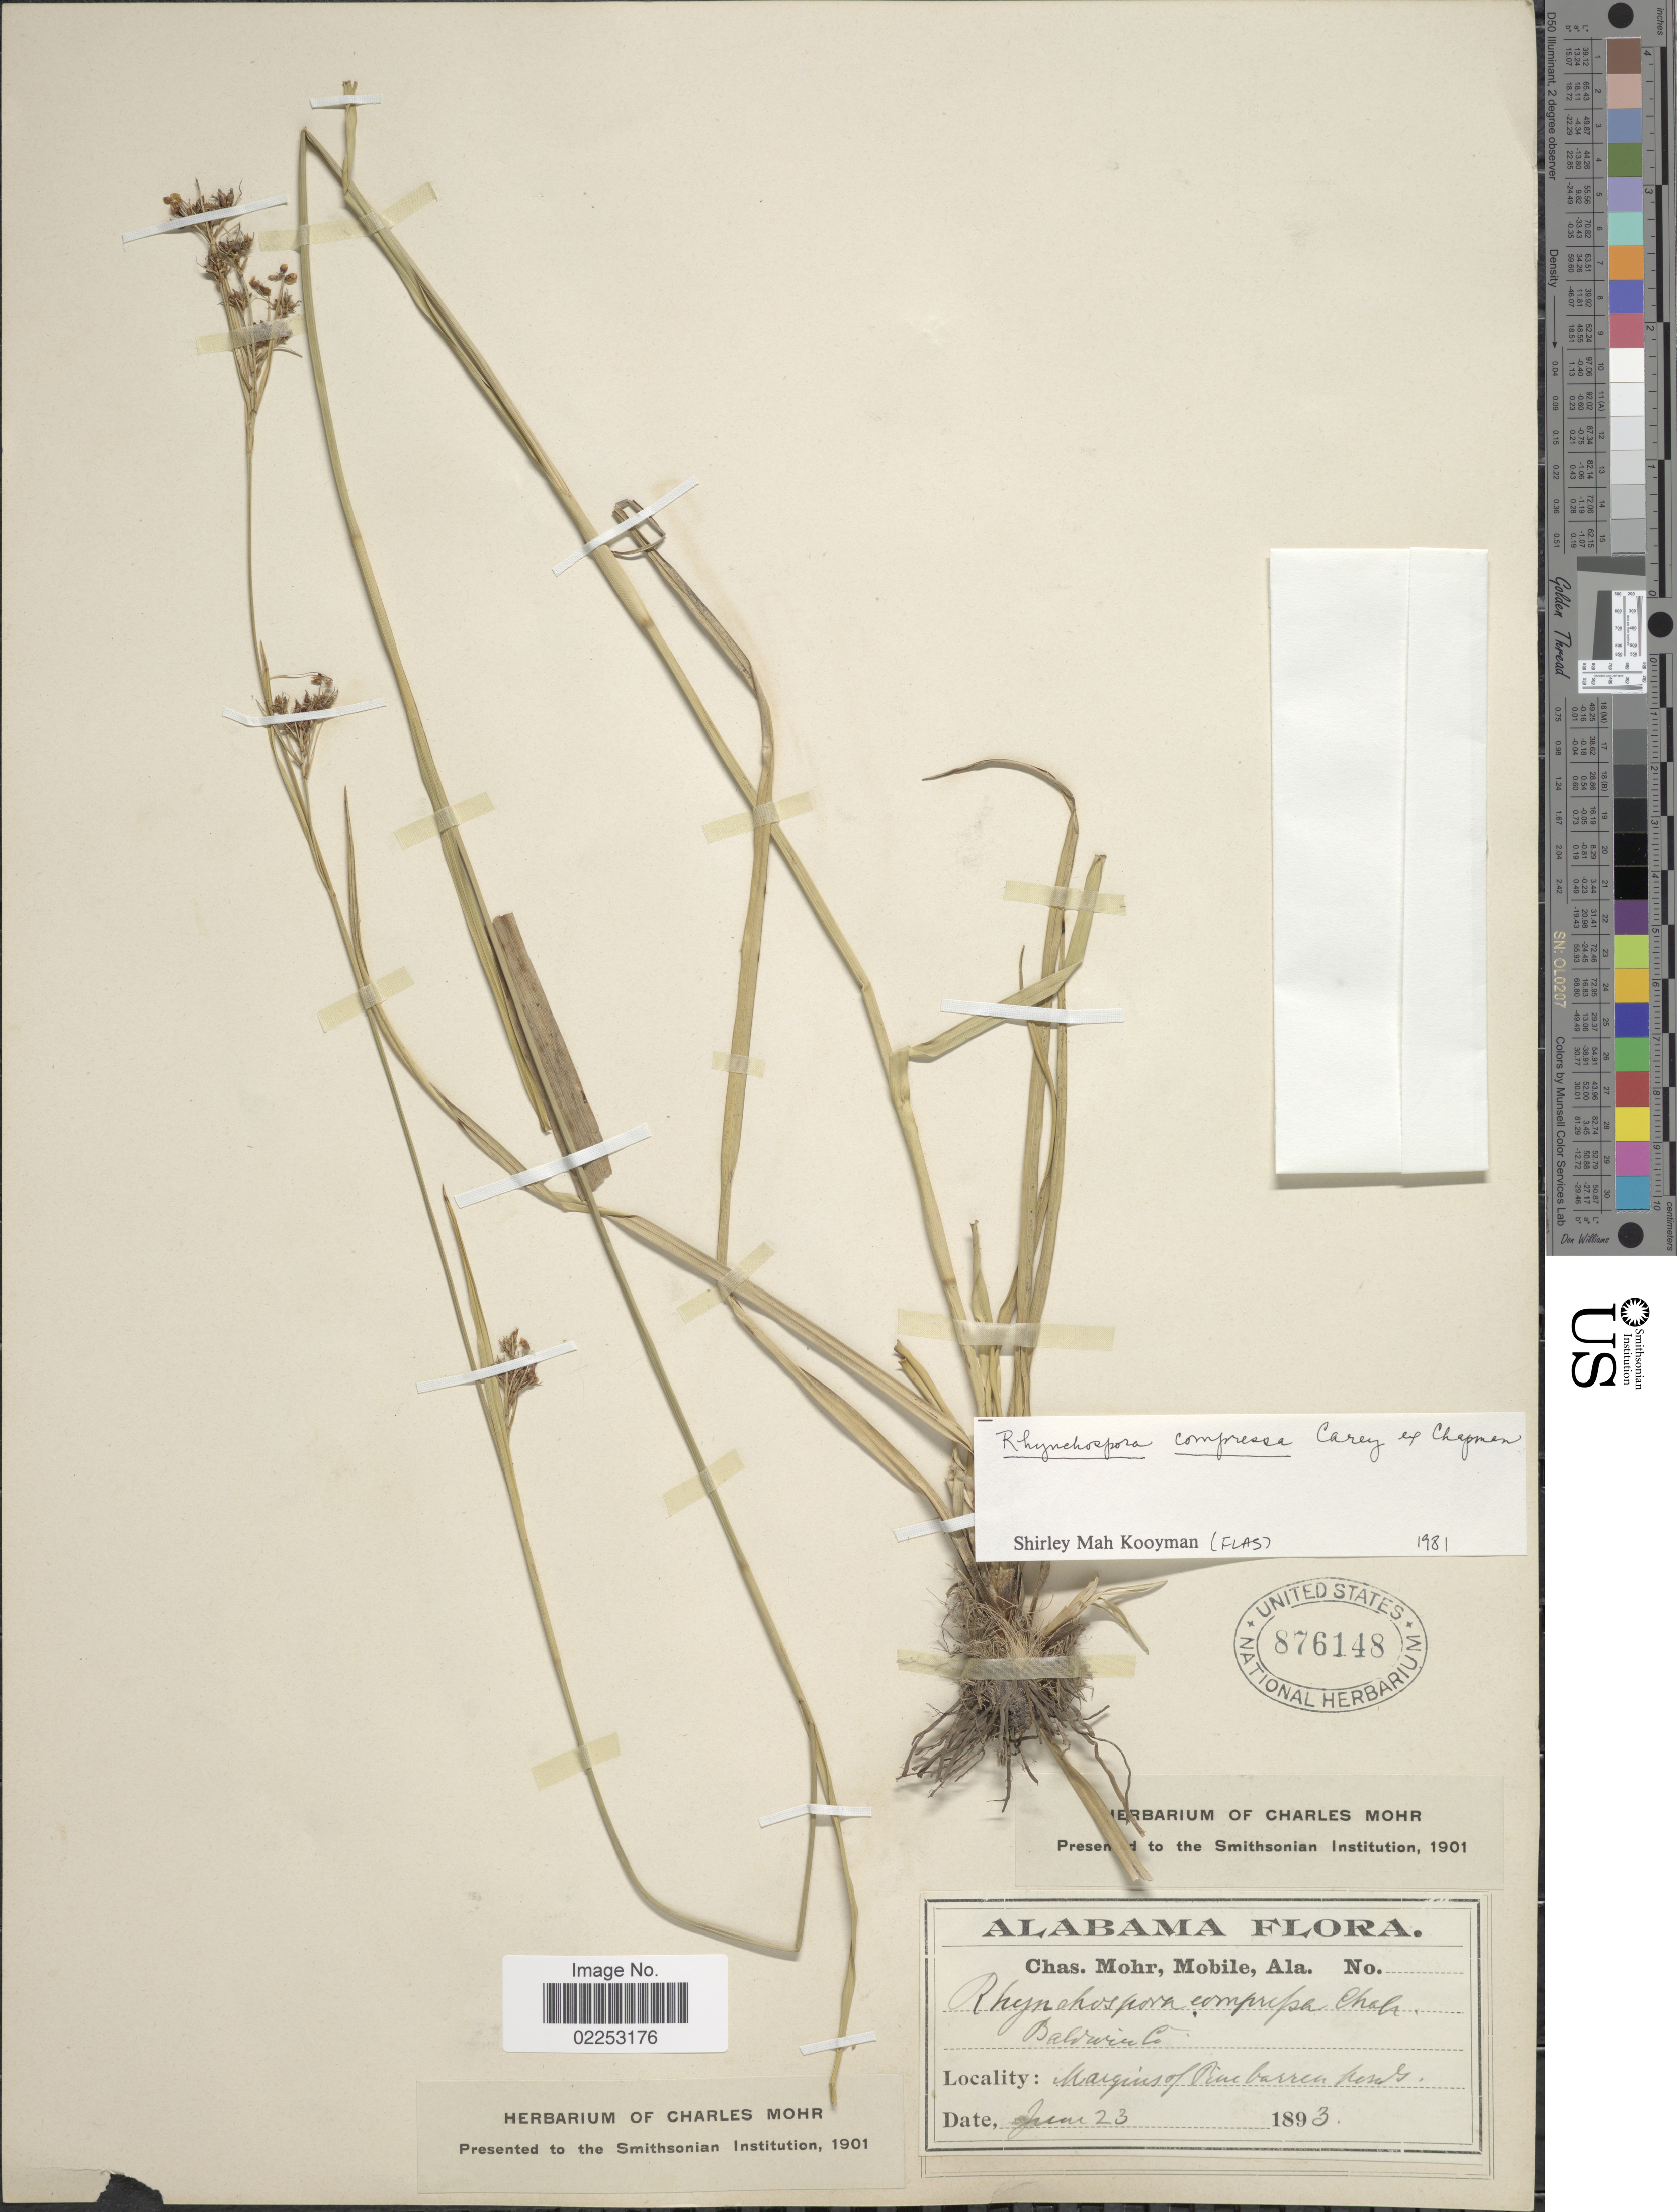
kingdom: Plantae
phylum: Tracheophyta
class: Liliopsida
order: Poales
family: Cyperaceae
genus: Rhynchospora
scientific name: Rhynchospora compressa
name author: J. Carey ex Chapm.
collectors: Mohr, C. T. (herbarium)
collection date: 1893-06-23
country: United States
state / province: Alabama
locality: Baldwin Co.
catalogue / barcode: US 876148